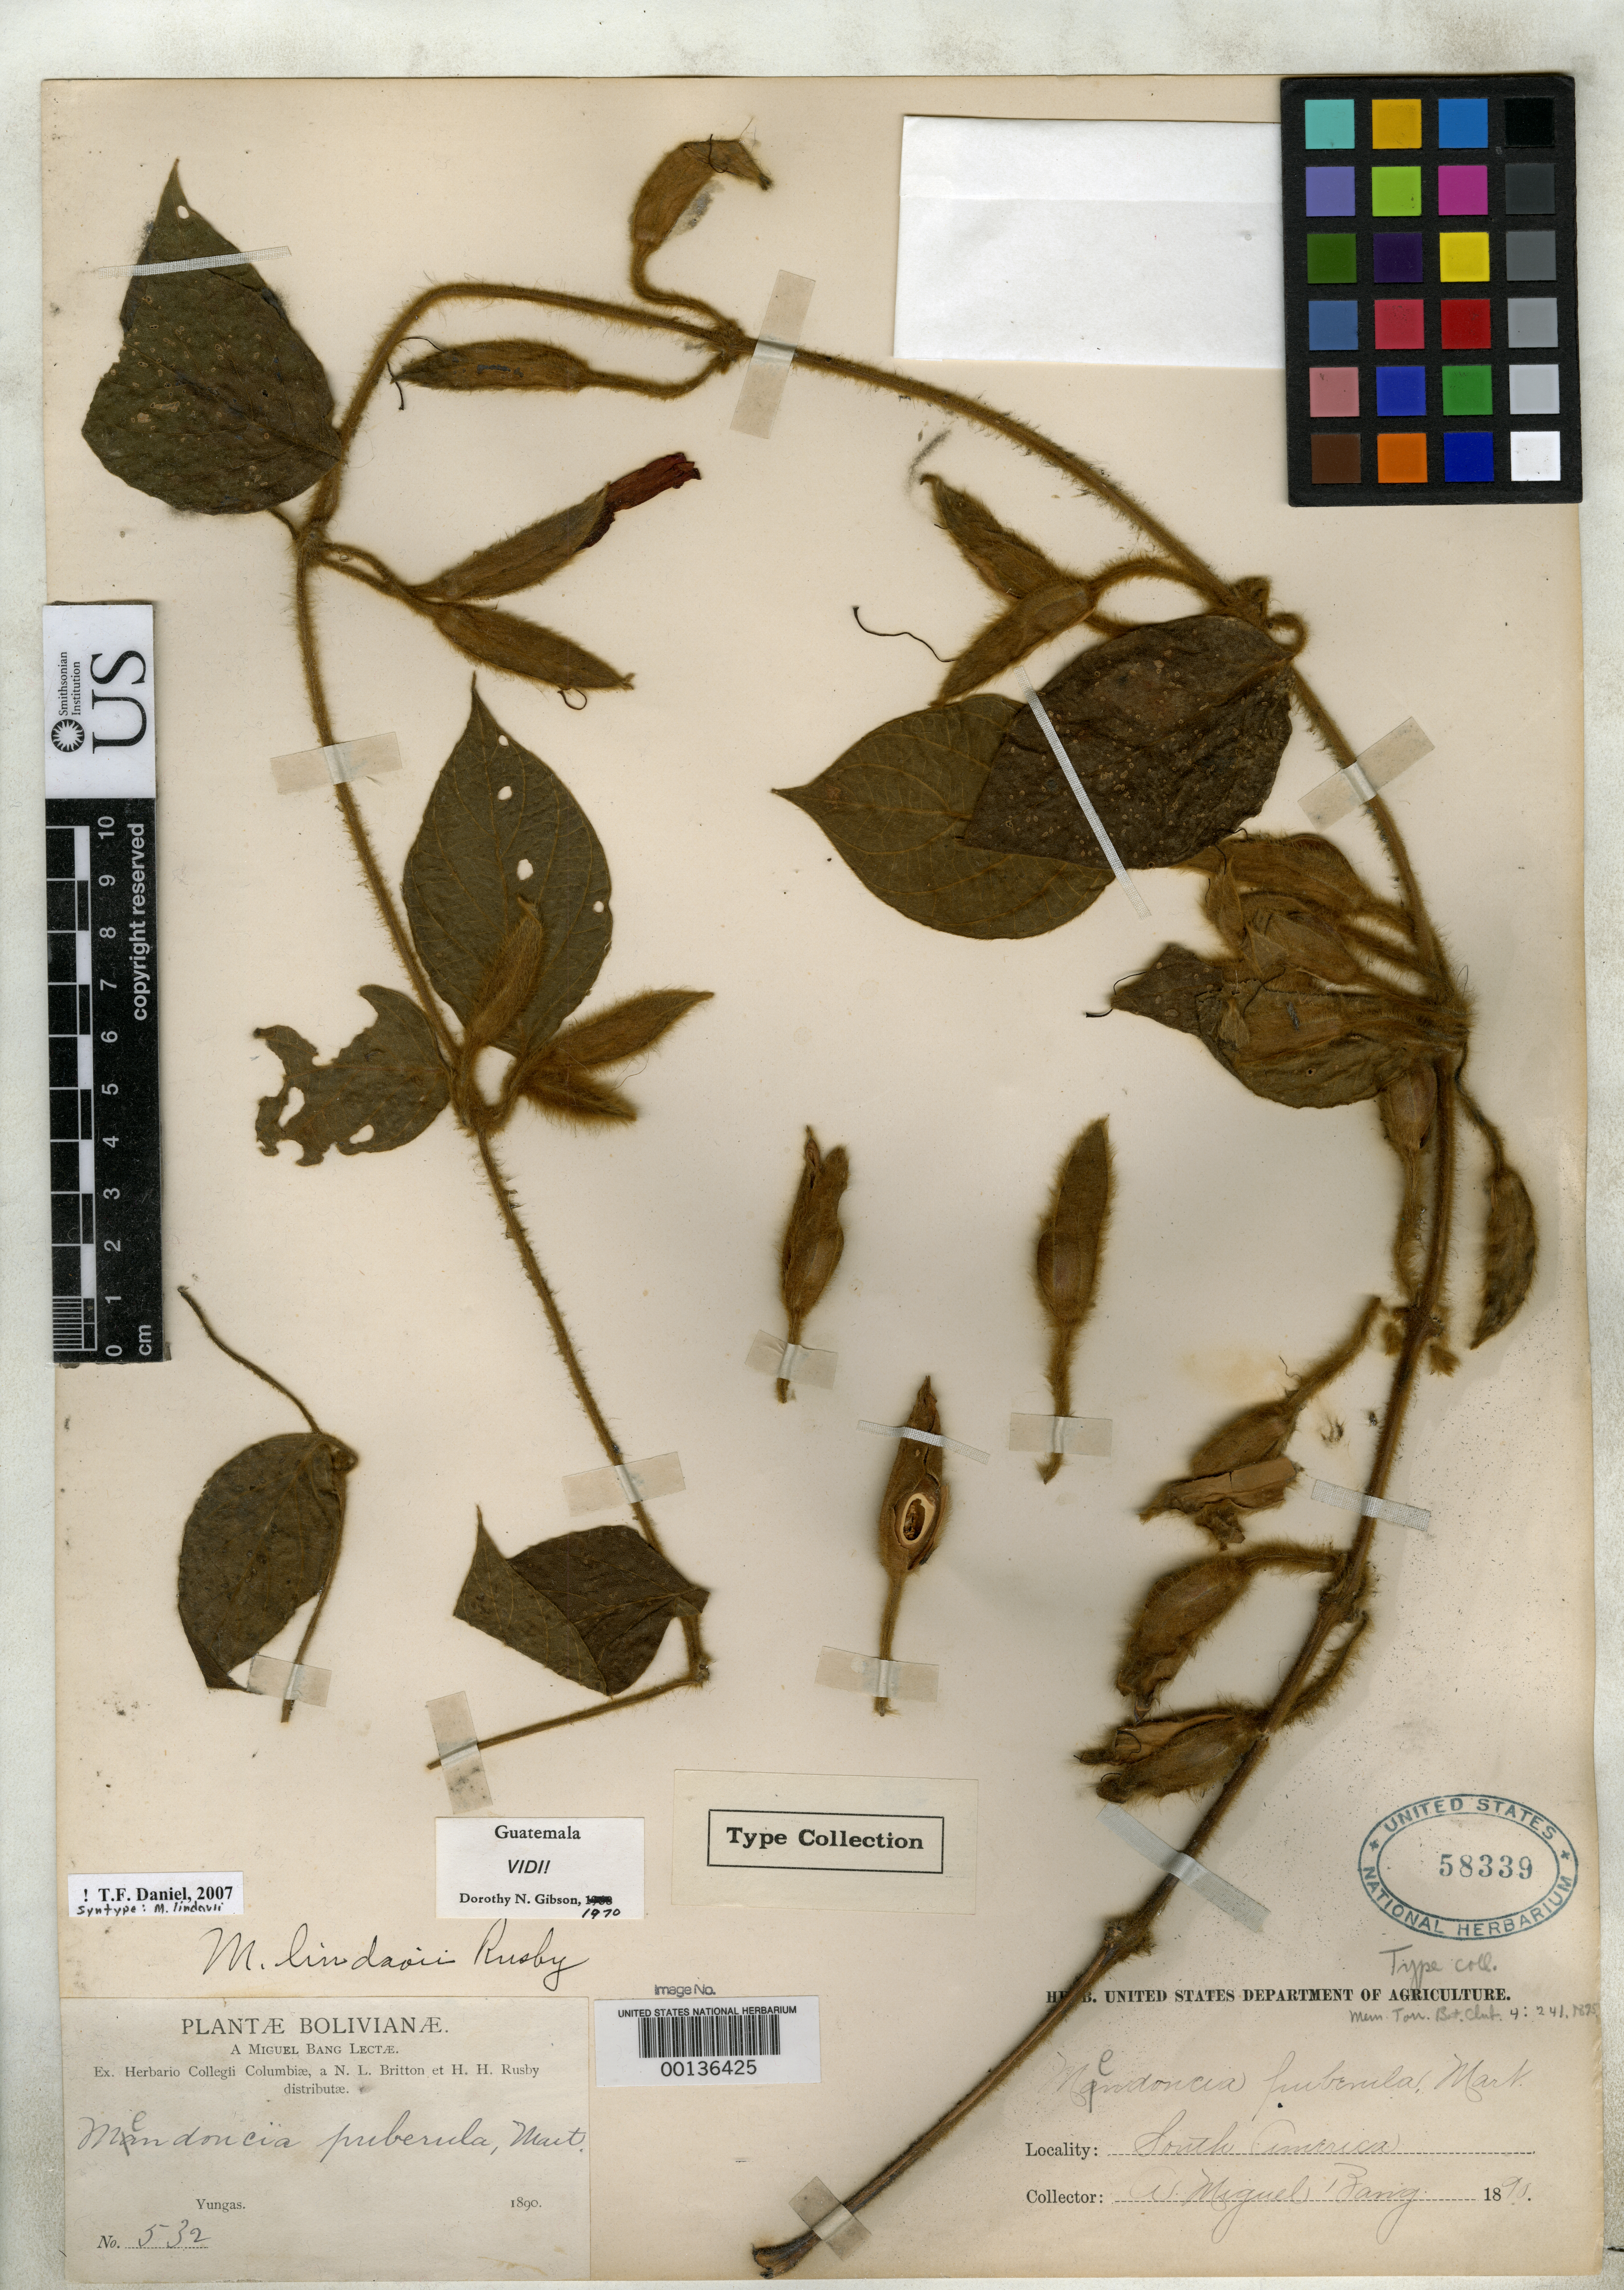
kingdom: Plantae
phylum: Tracheophyta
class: Magnoliopsida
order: Lamiales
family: Acanthaceae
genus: Mendoncia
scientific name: Mendoncia lindavii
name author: Rusby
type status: Isosyntype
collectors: M. Bang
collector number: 531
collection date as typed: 1895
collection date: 1895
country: Bolivia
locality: Yungas.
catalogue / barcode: US 58339